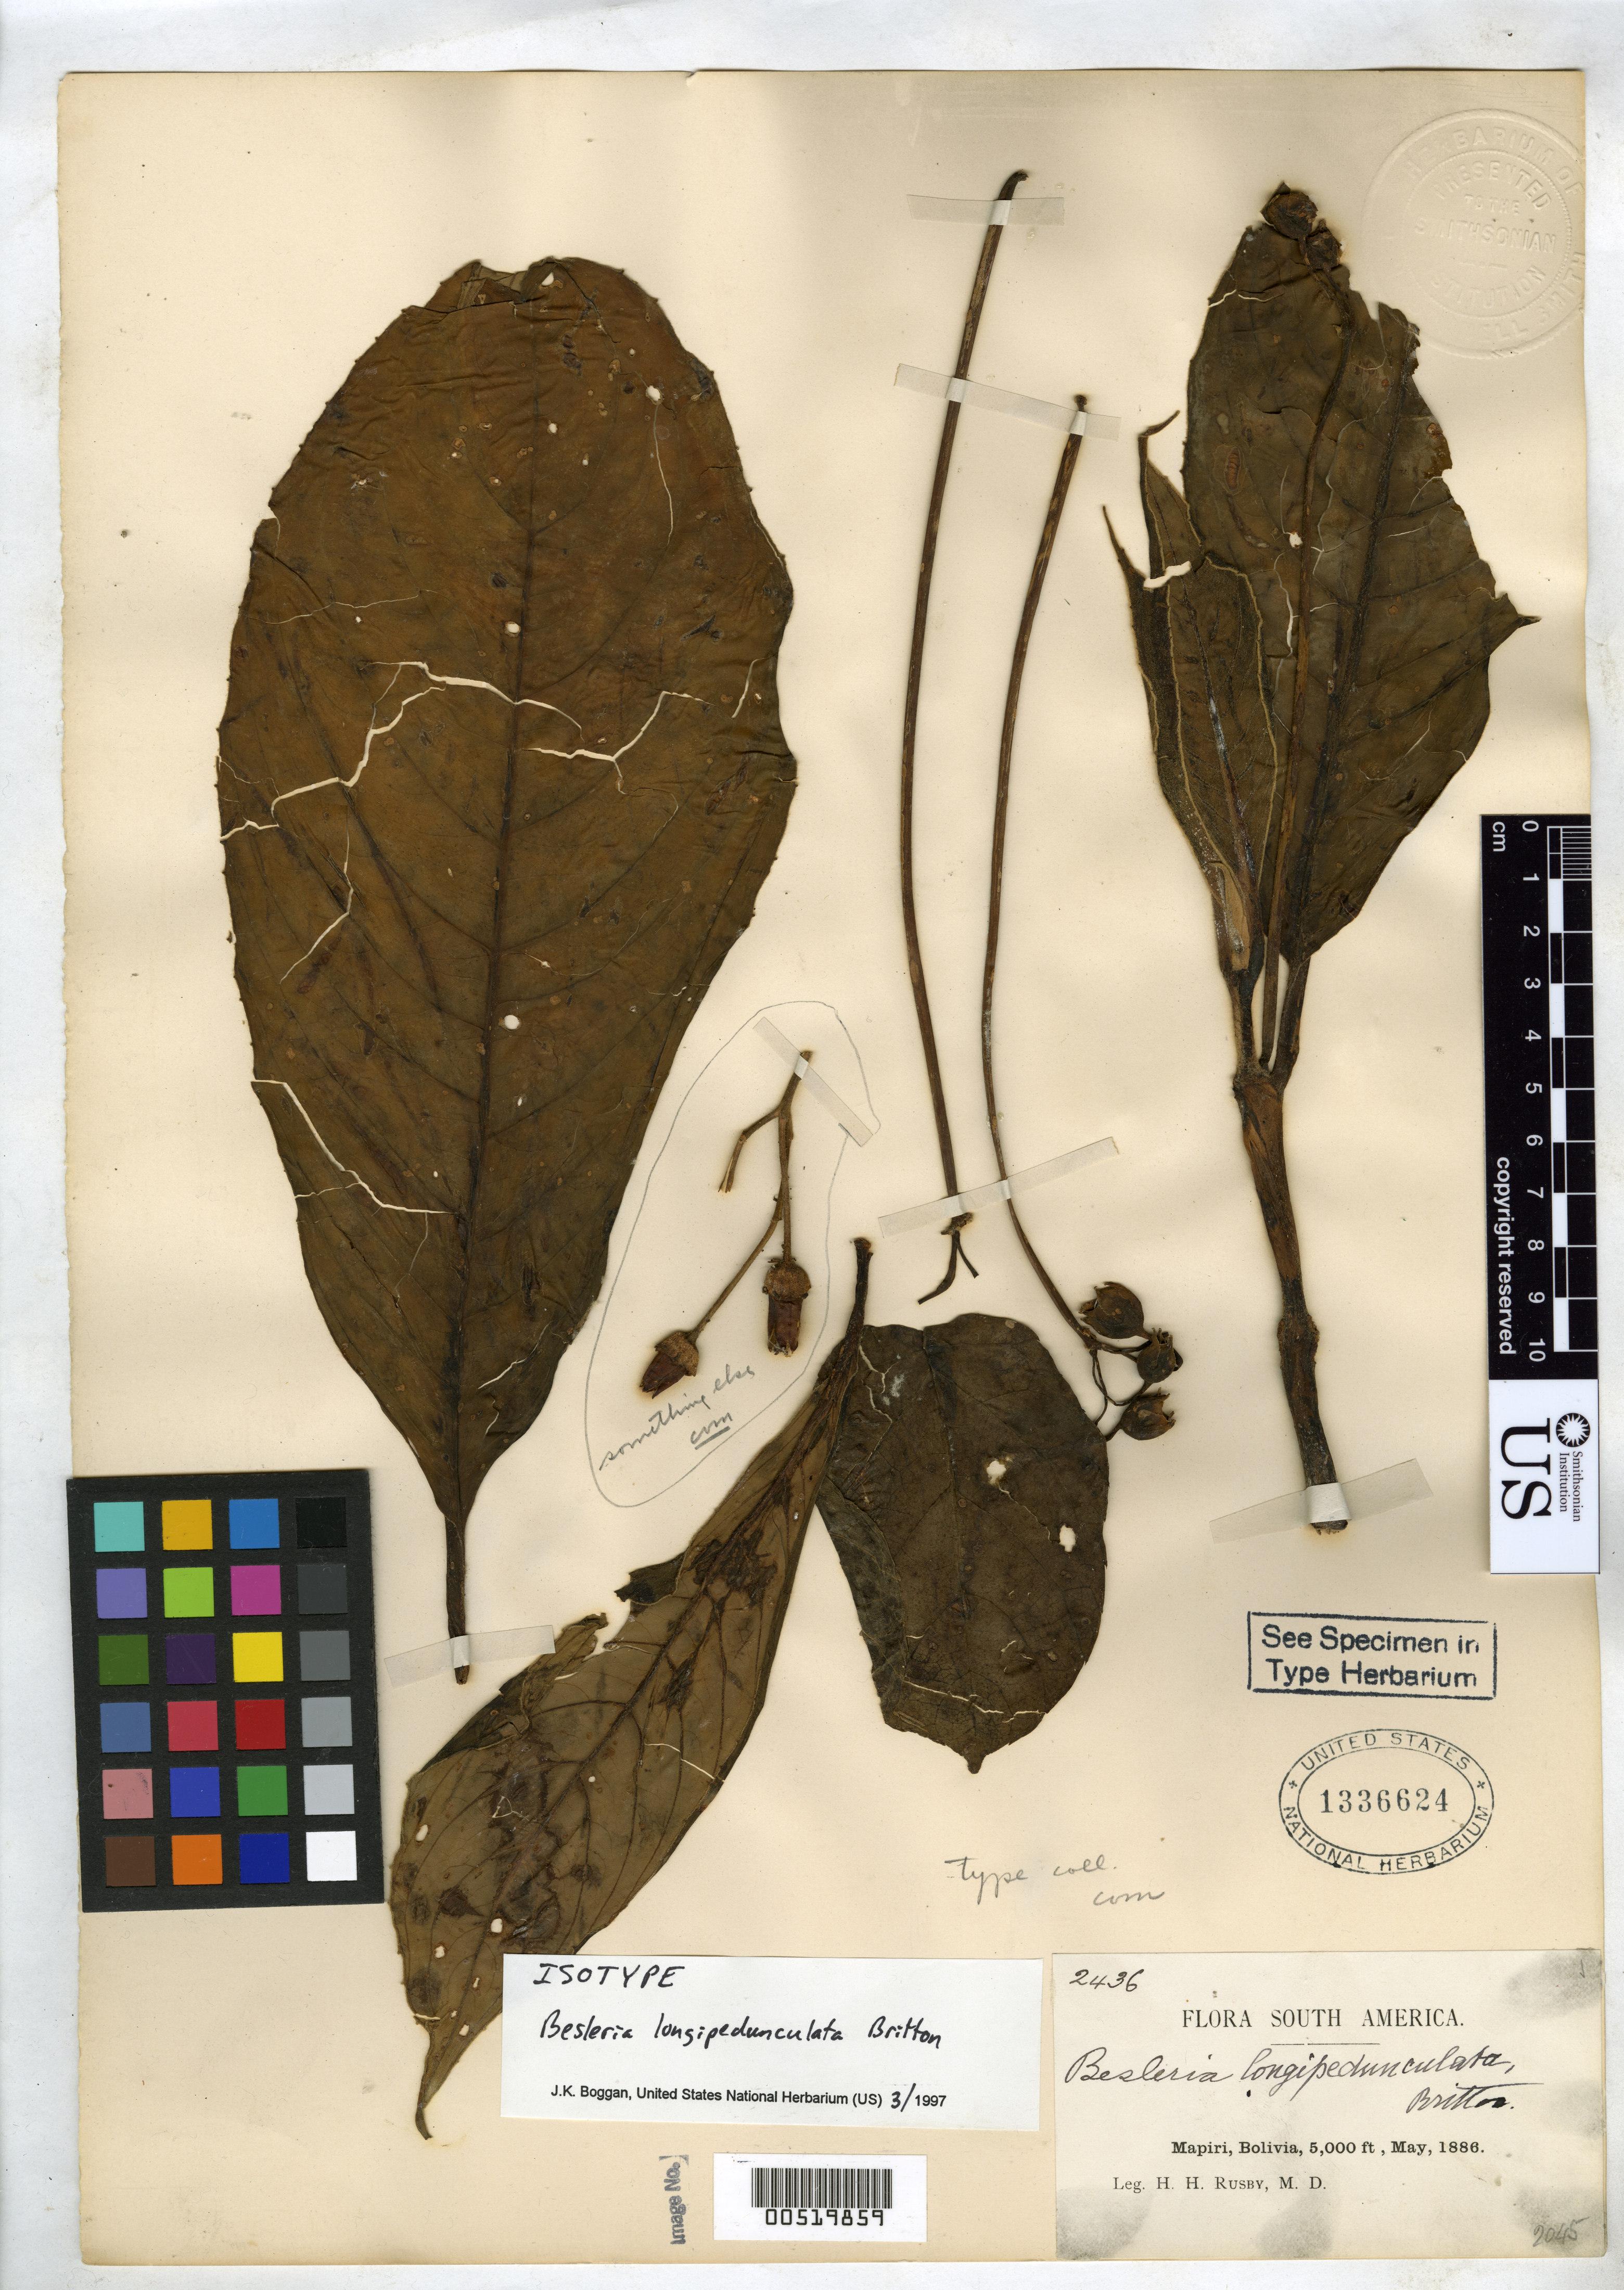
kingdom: Plantae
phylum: Tracheophyta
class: Magnoliopsida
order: Lamiales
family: Gesneriaceae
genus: Besleria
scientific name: Besleria longipedunculata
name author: Britton ex Rusby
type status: Possible Isotype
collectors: H. H. Rusby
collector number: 2436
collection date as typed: May 1886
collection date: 1886-05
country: Bolivia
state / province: La Páz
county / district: Larecaja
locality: Mapiri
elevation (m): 1524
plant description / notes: This sheet (USNH 1336624, collected May 1886) dubiously an isotype. Protologue cites collection date of "Apr., 1880". NY has duplicates with both months (but all collected 1886). Note also that protologue cites two collections (Rusby 2436, Bang 2539), suggesting syntypes.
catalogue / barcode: US 1336624